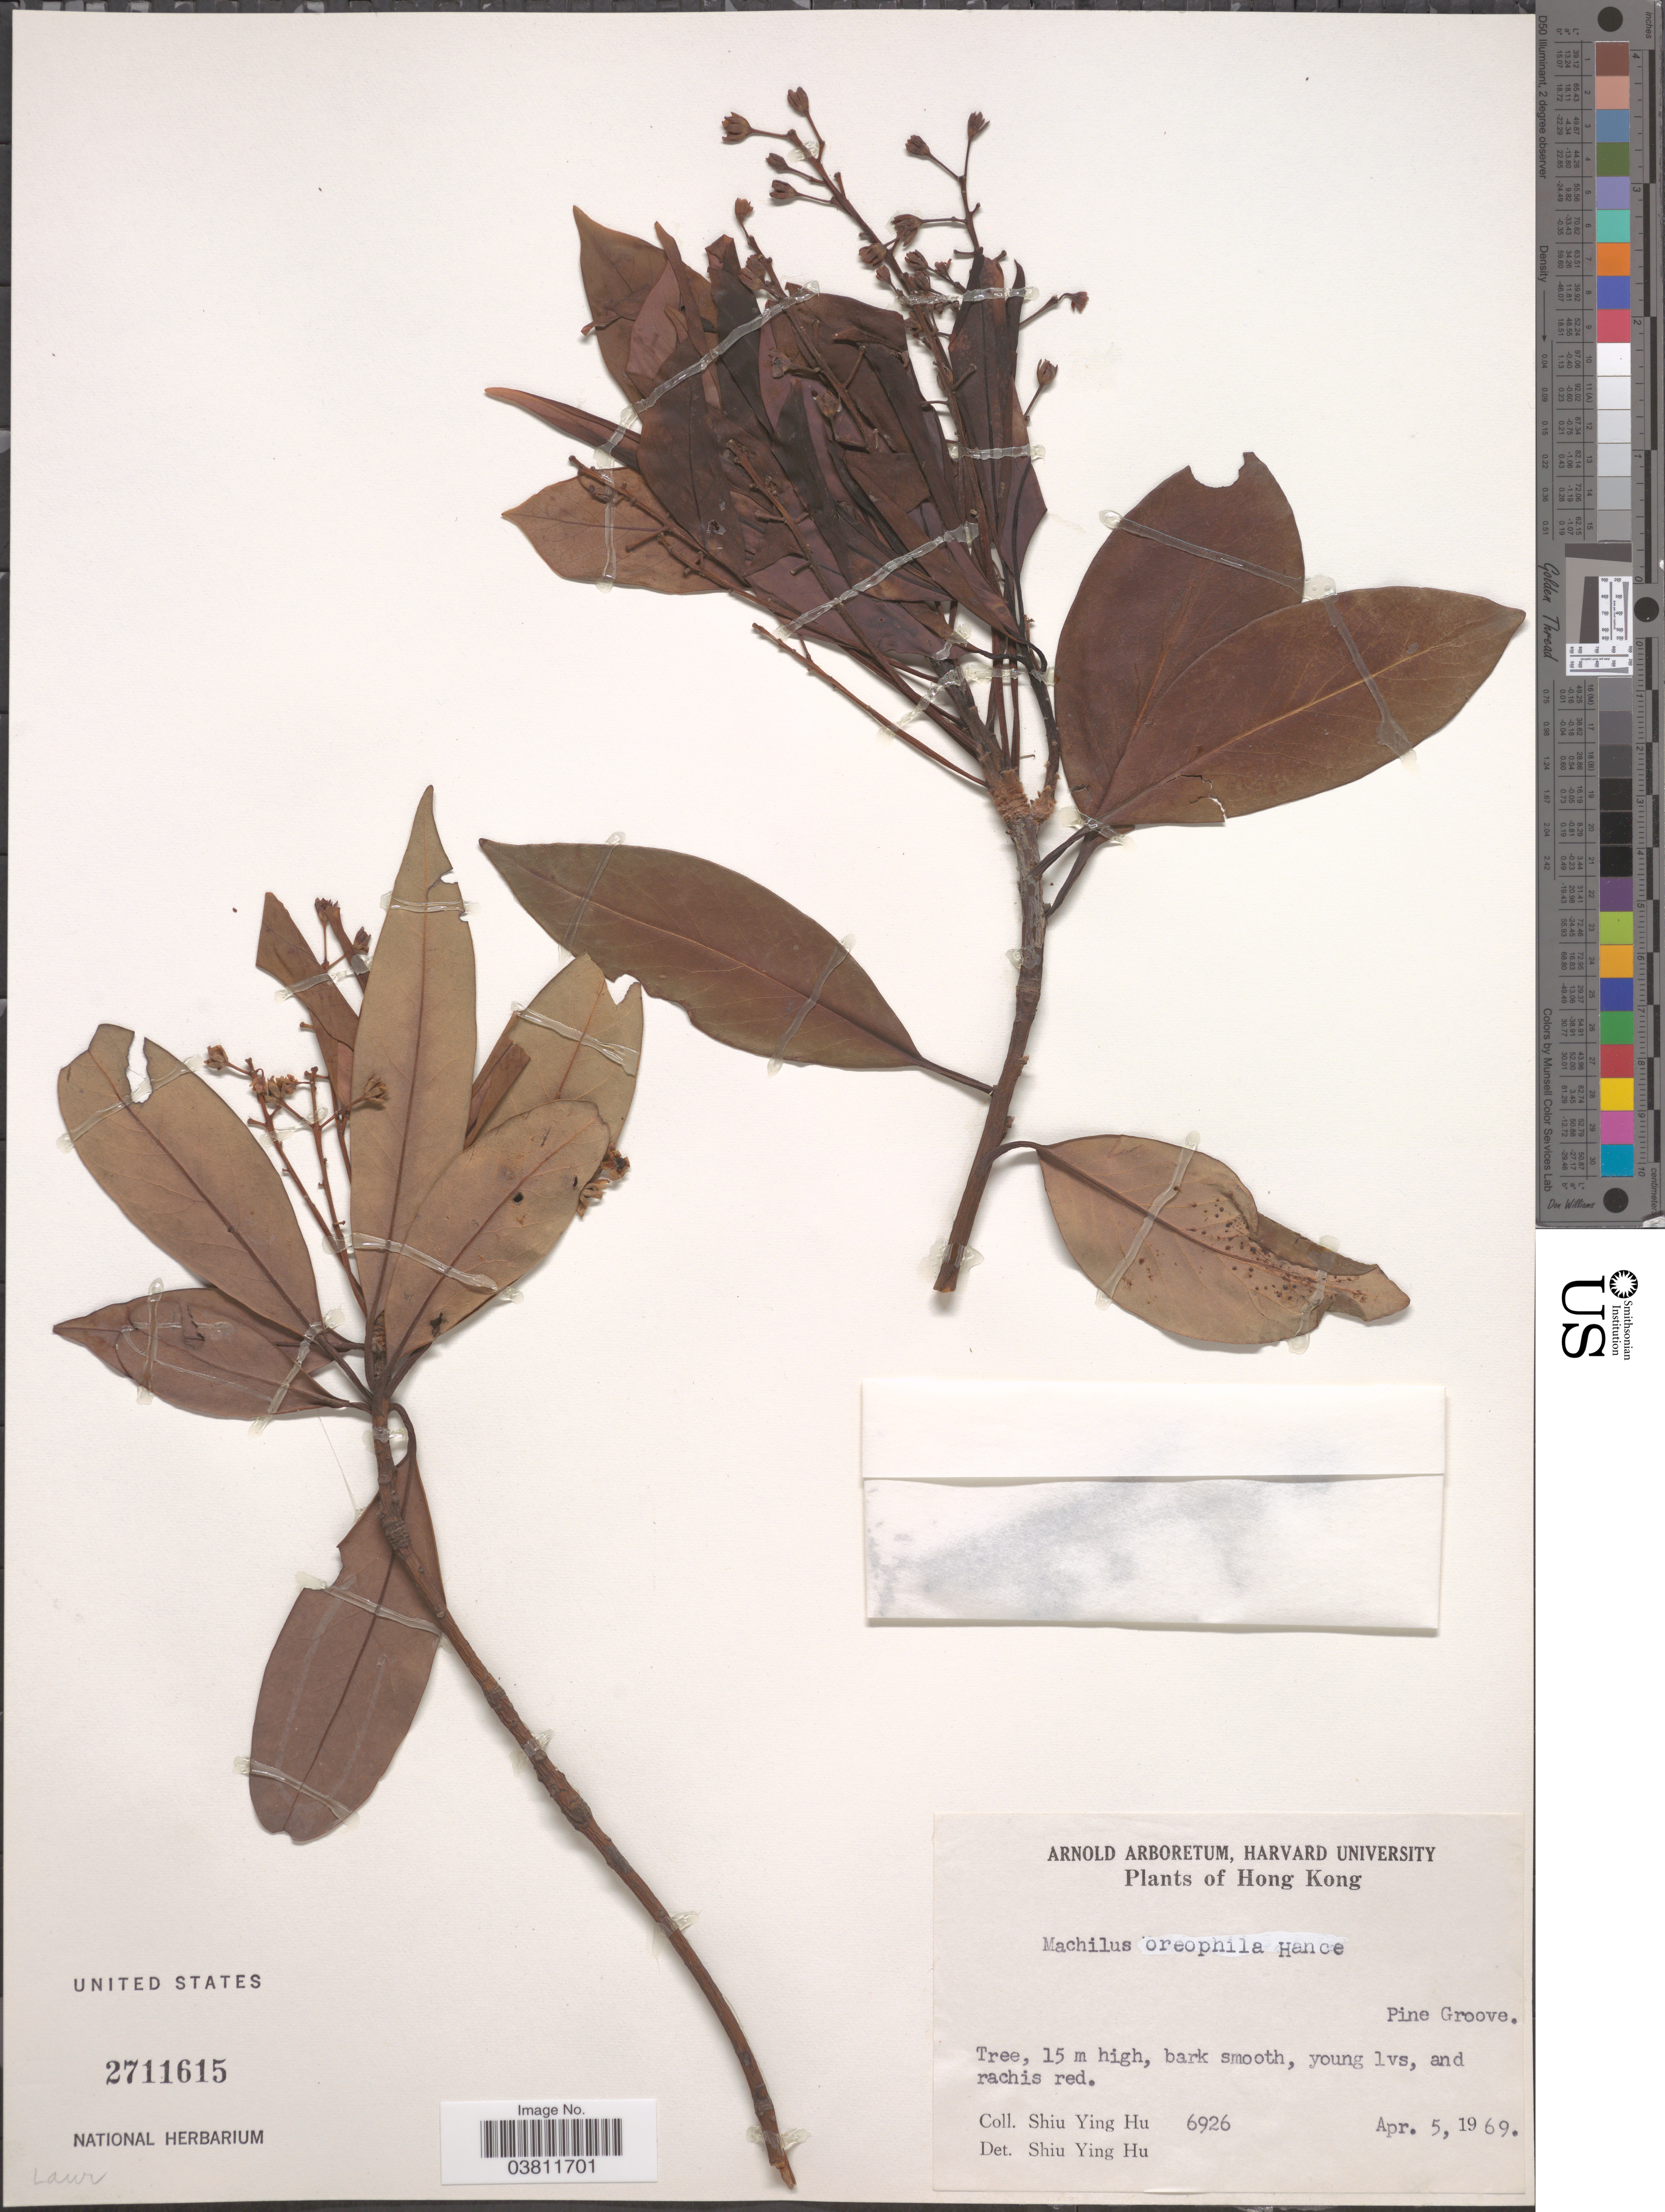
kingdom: Plantae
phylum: Tracheophyta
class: Magnoliopsida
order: Laurales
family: Lauraceae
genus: Machilus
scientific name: Machilus oreophila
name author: Hance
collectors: S. Y. Hu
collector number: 6926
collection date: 1969-04-05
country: China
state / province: Hong Kong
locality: Pine Groove.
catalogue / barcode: US 2711615